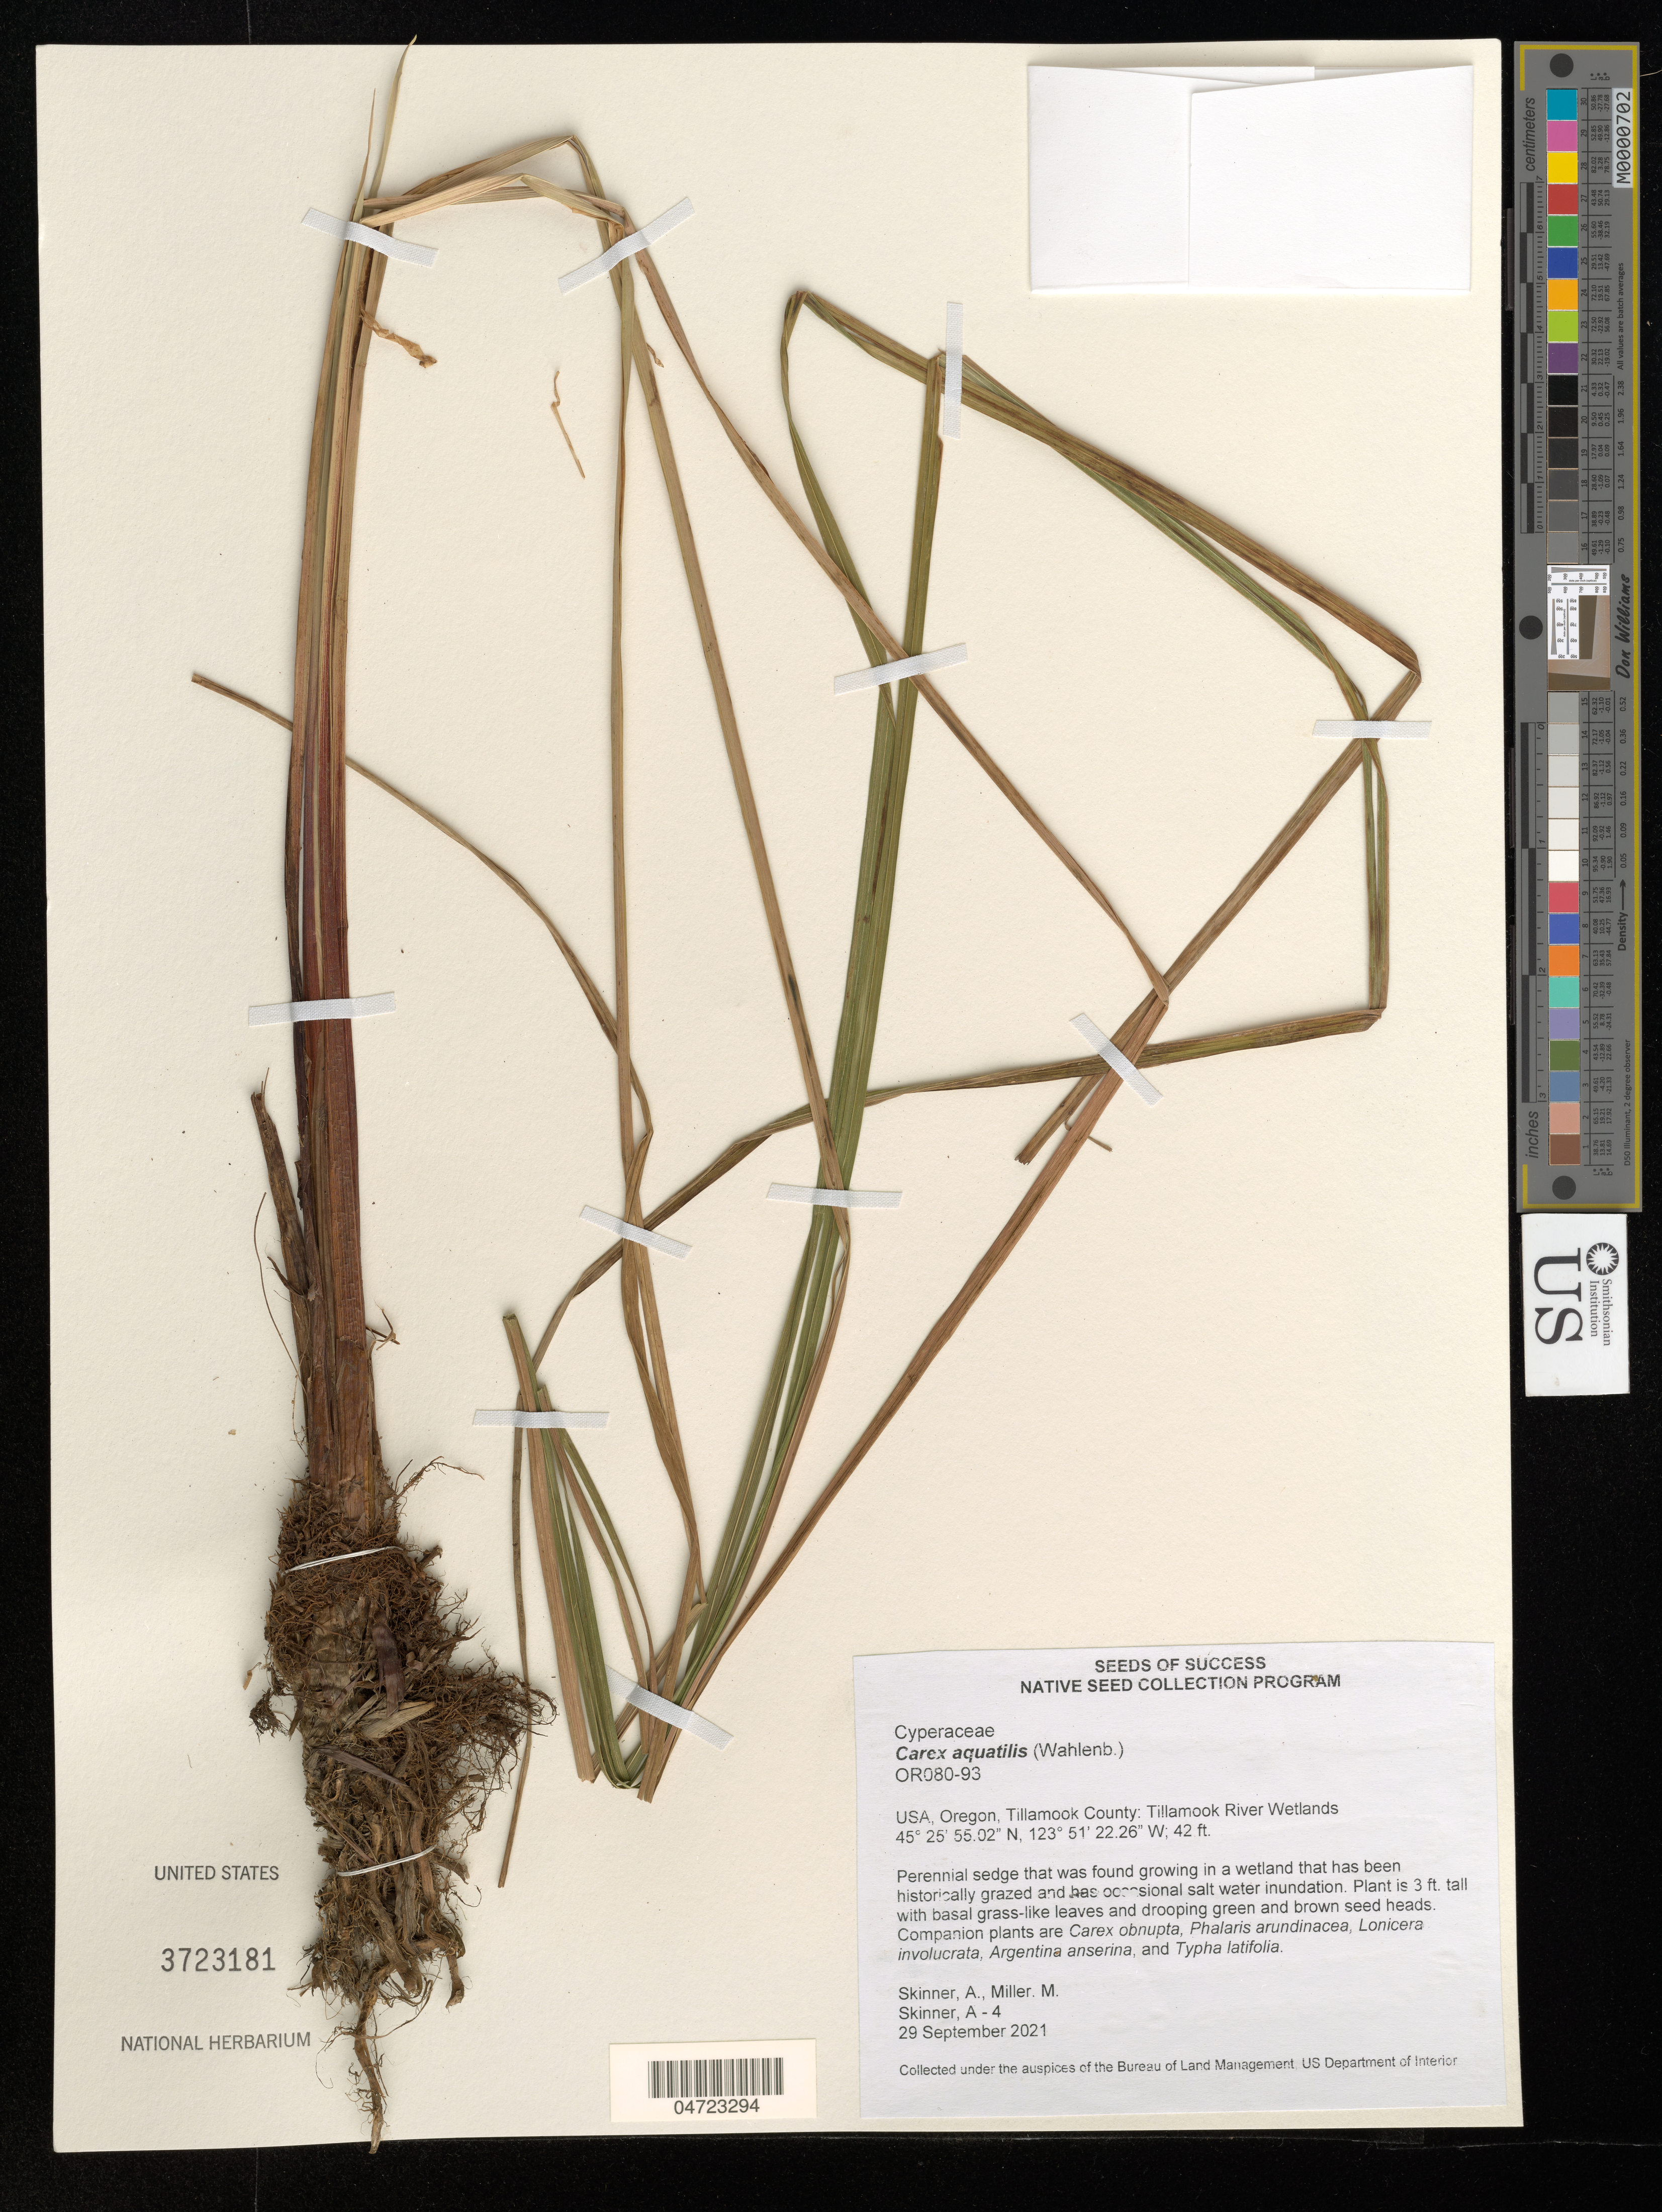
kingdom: Plantae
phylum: Tracheophyta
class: Liliopsida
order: Poales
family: Cyperaceae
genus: Carex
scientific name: Carex aquatilis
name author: Wahlenb.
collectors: A. Skinner & M. Miller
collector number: A-4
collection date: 2021-09-29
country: United States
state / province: Oregon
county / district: Tilamook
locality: Tillamook County: Tillamook River Wetlands.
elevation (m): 13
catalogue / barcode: US 3723181